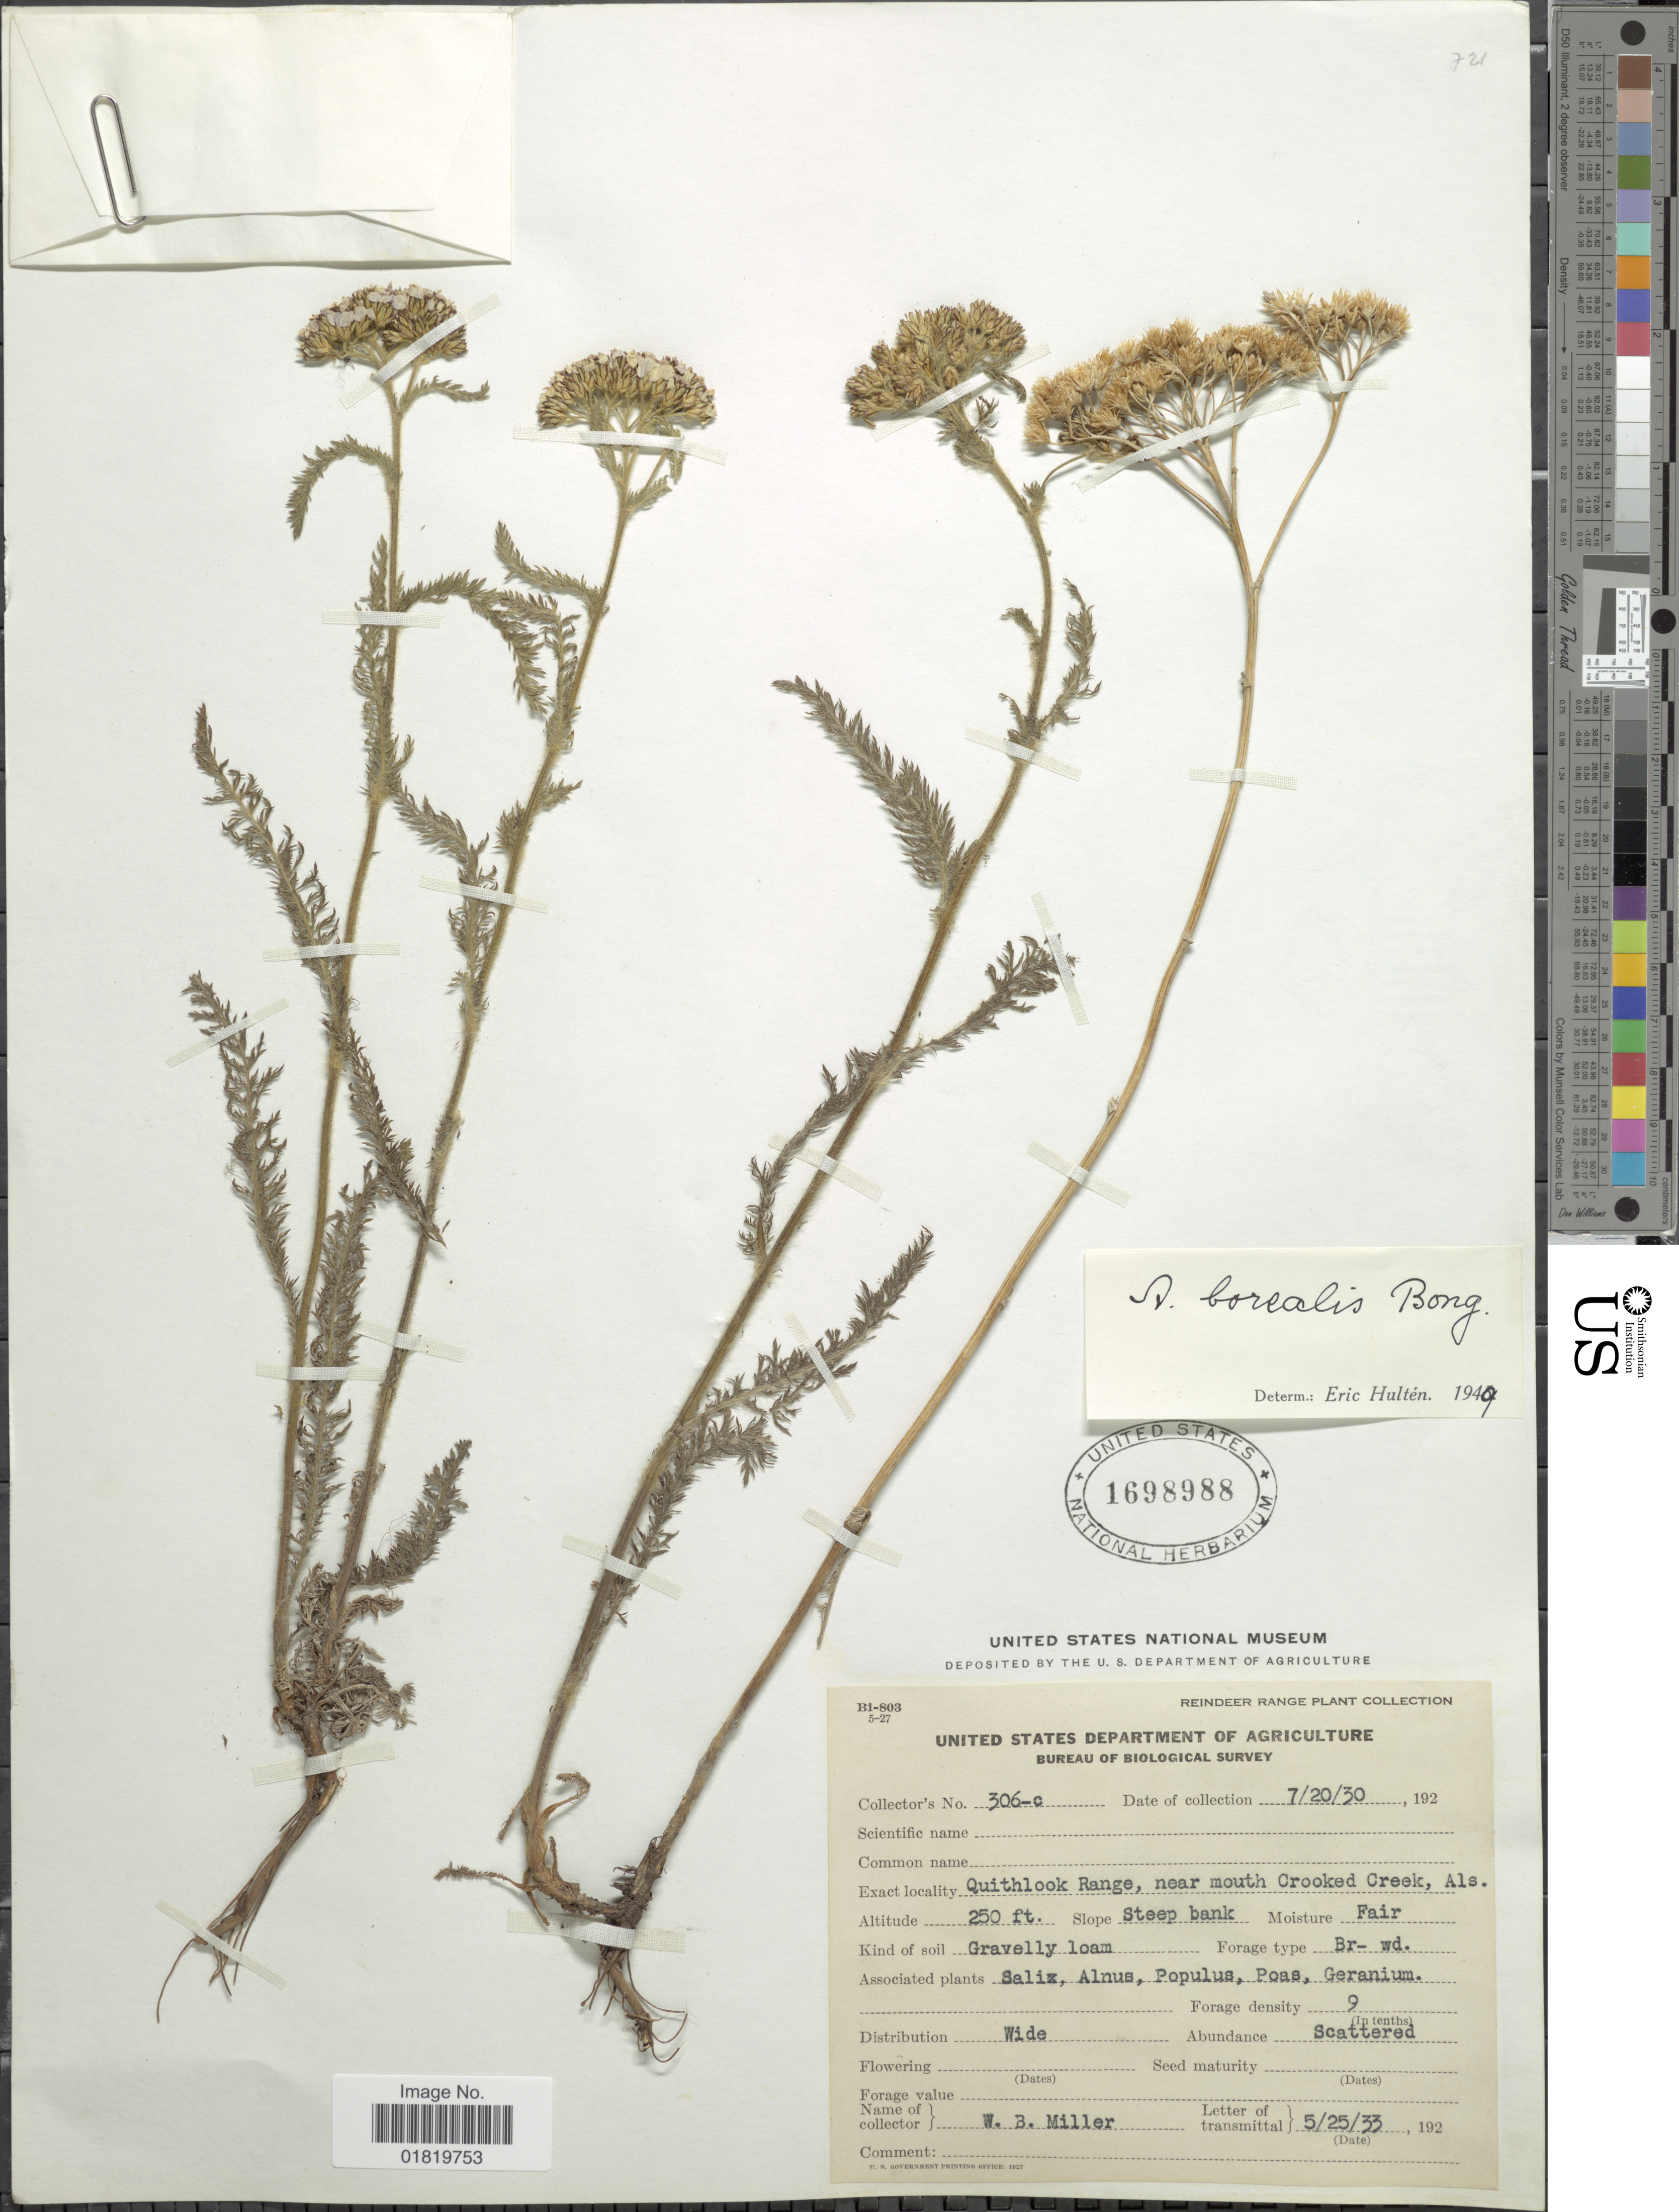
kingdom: Plantae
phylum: Tracheophyta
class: Magnoliopsida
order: Asterales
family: Asteraceae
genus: Achillea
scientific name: Achillea borealis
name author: Bong.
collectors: W. Miller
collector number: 306-c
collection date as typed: Transcribed d/m/y: 20/7/30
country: United States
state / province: Alaska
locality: Quithlook Range, near mouth Crooked Creek, Als.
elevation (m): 76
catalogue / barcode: US 1698988